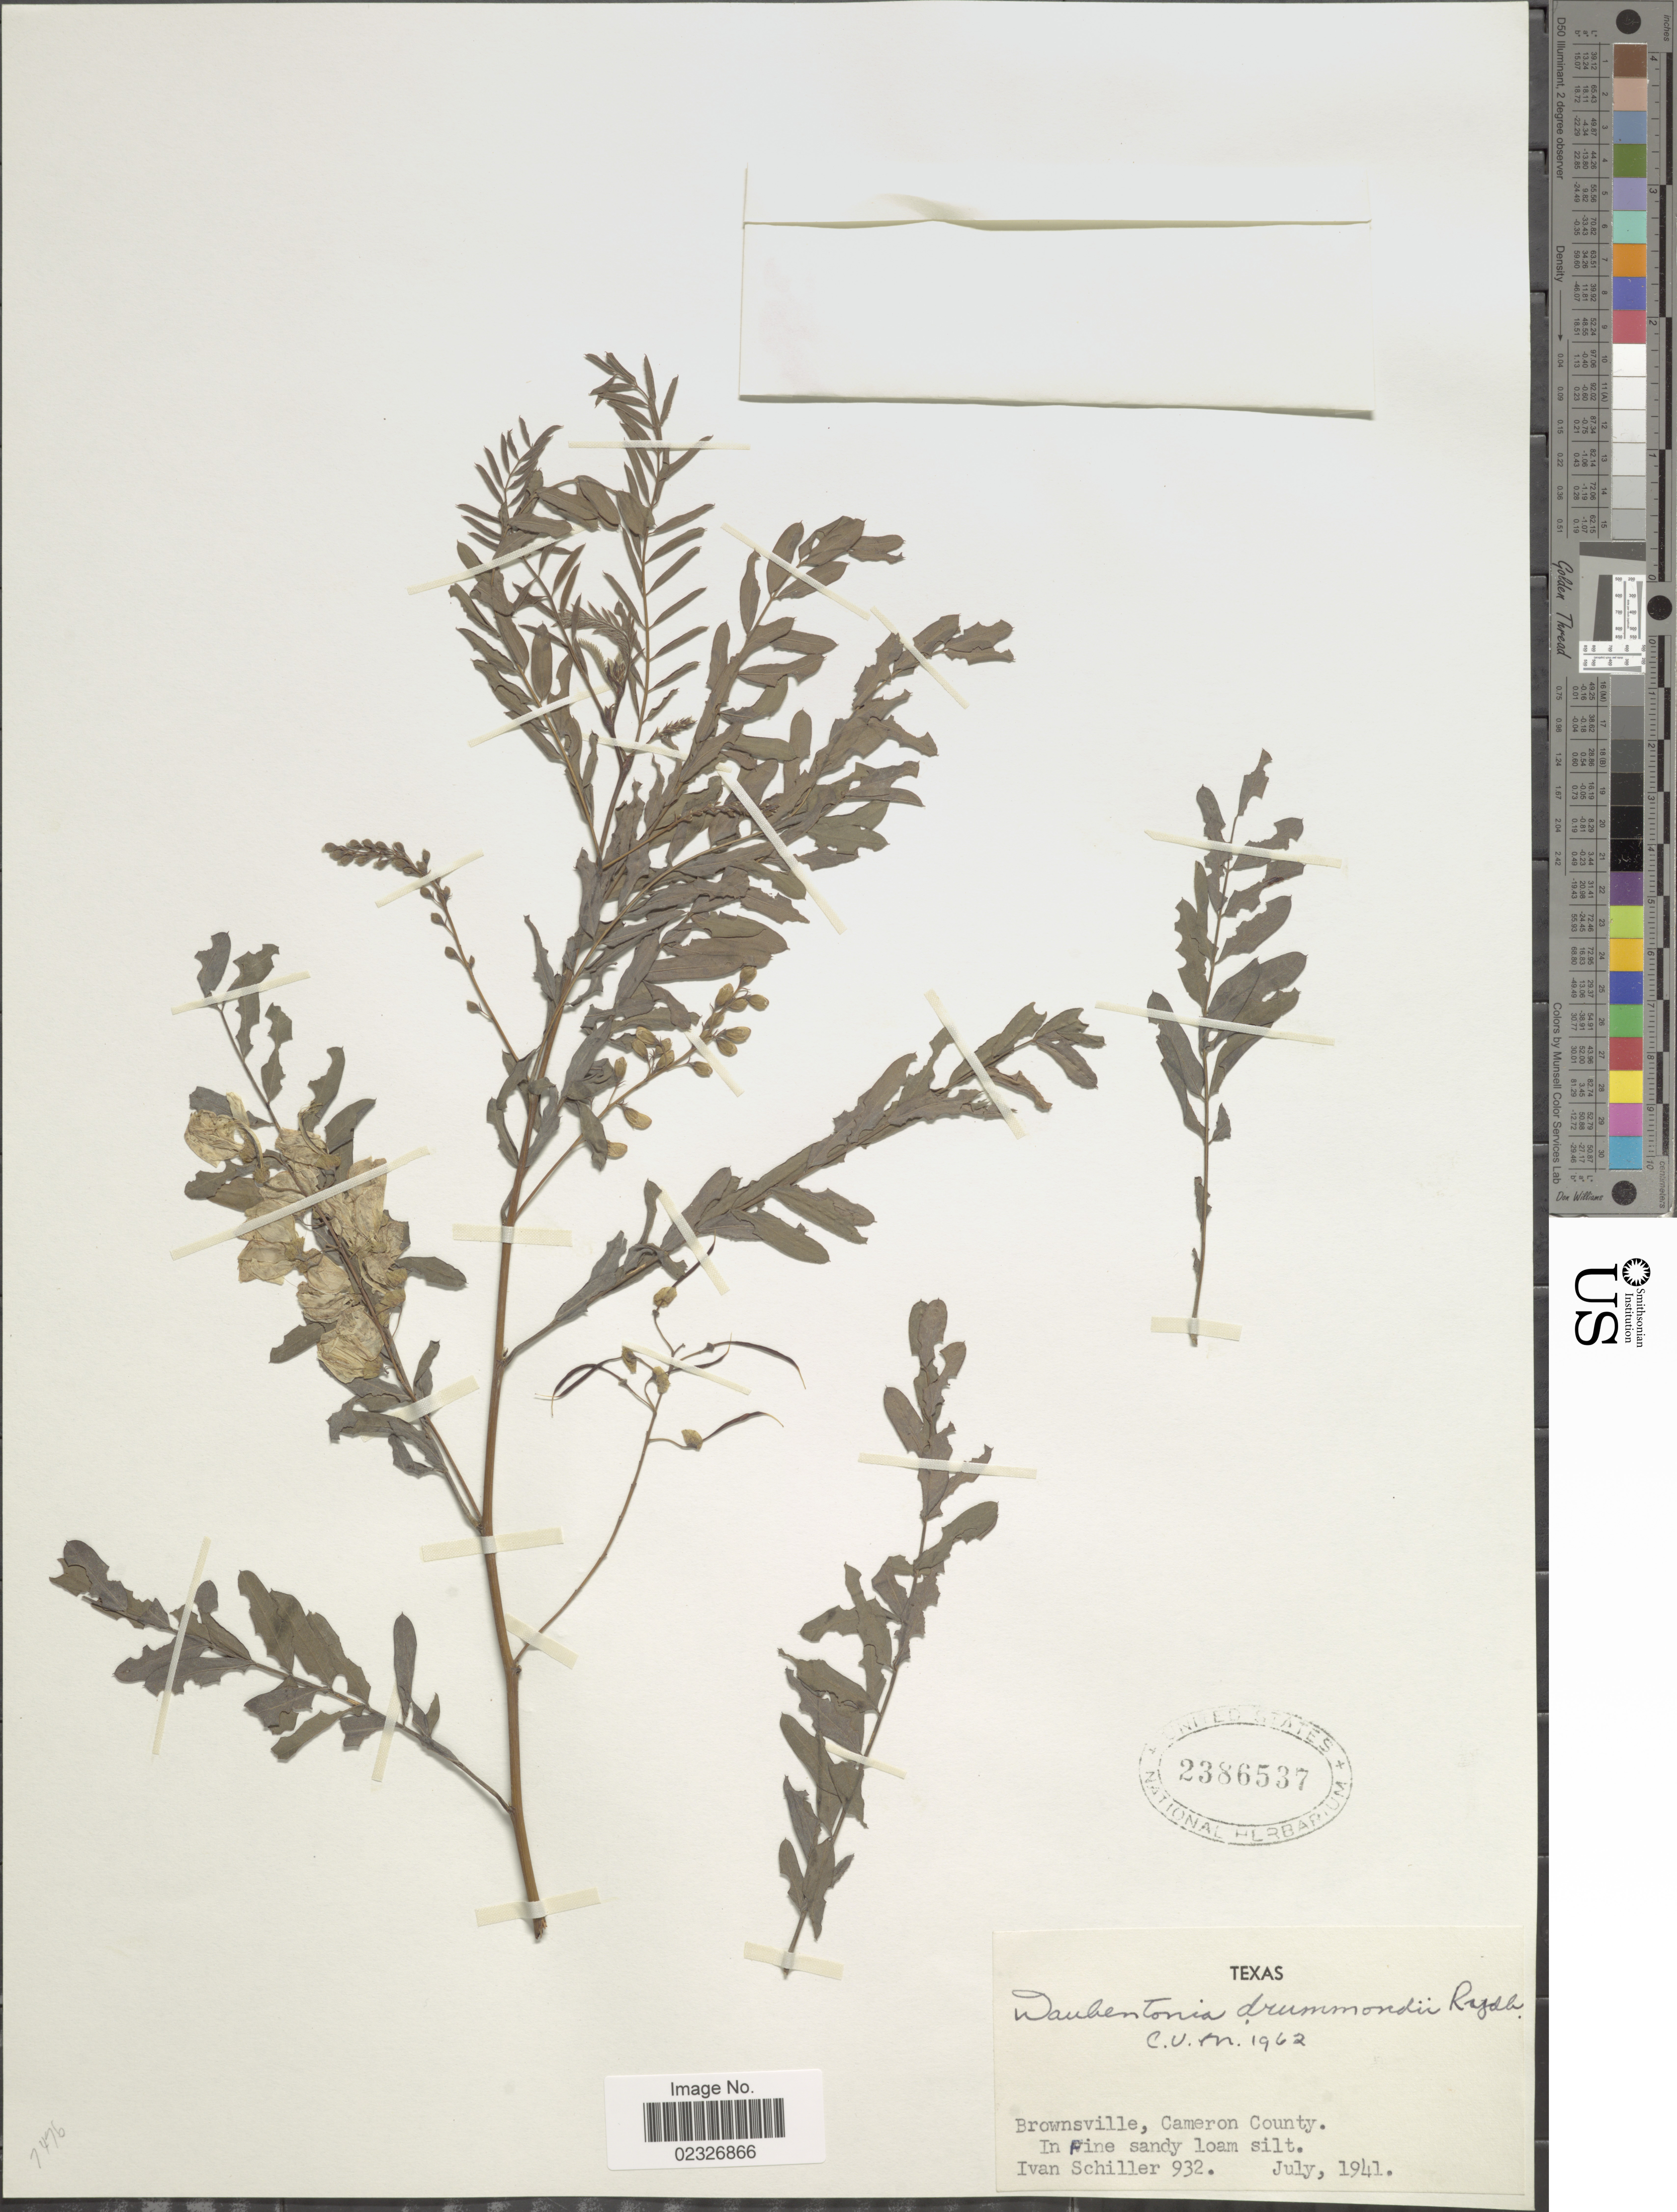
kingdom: Plantae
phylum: Tracheophyta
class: Magnoliopsida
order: Fabales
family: Fabaceae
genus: Sesbania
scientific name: Sesbania drummondii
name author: (Rydb.) Cory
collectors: I. Schiller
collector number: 932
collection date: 1941-07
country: United States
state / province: Texas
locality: Brownsville, Cameron County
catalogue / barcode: US 2386537